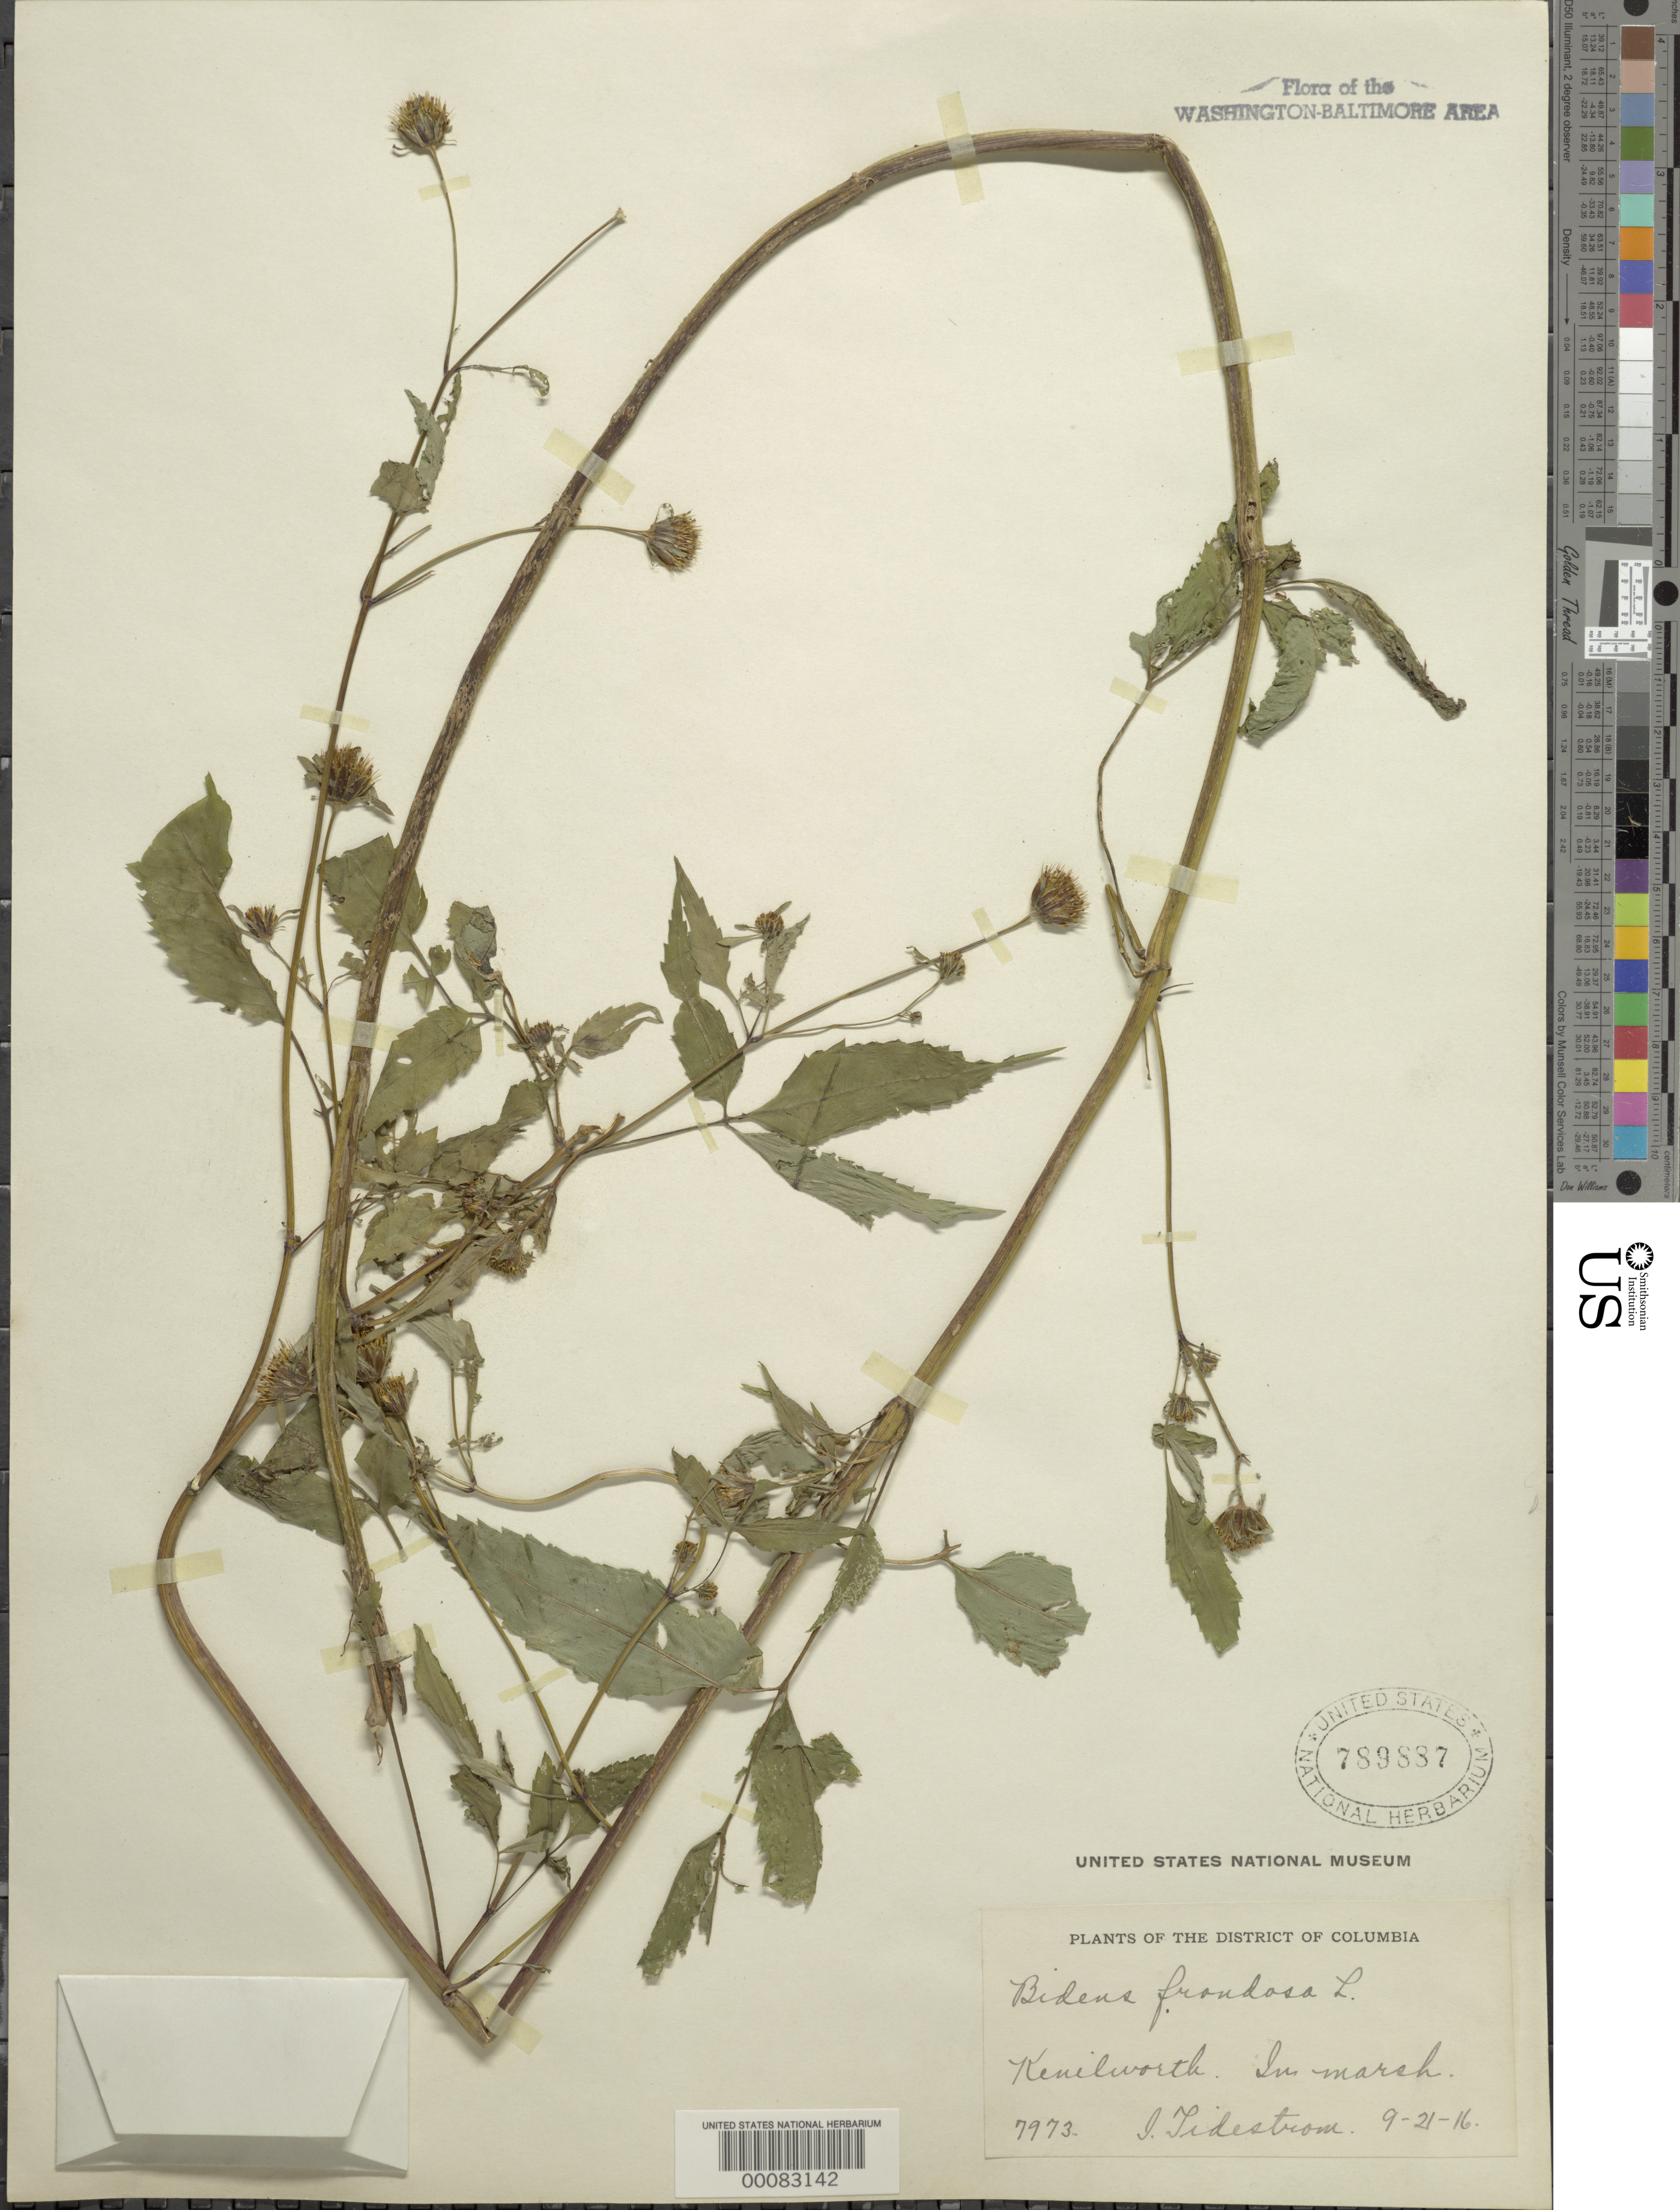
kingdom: Plantae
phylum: Tracheophyta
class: Magnoliopsida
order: Asterales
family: Asteraceae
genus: Bidens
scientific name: Bidens frondosa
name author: L.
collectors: I. F. Tidestrom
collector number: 7973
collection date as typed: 21 Sep 1916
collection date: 1916-09-21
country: United States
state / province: District of Columbia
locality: Kenilworth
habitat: Marsh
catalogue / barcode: US 789887